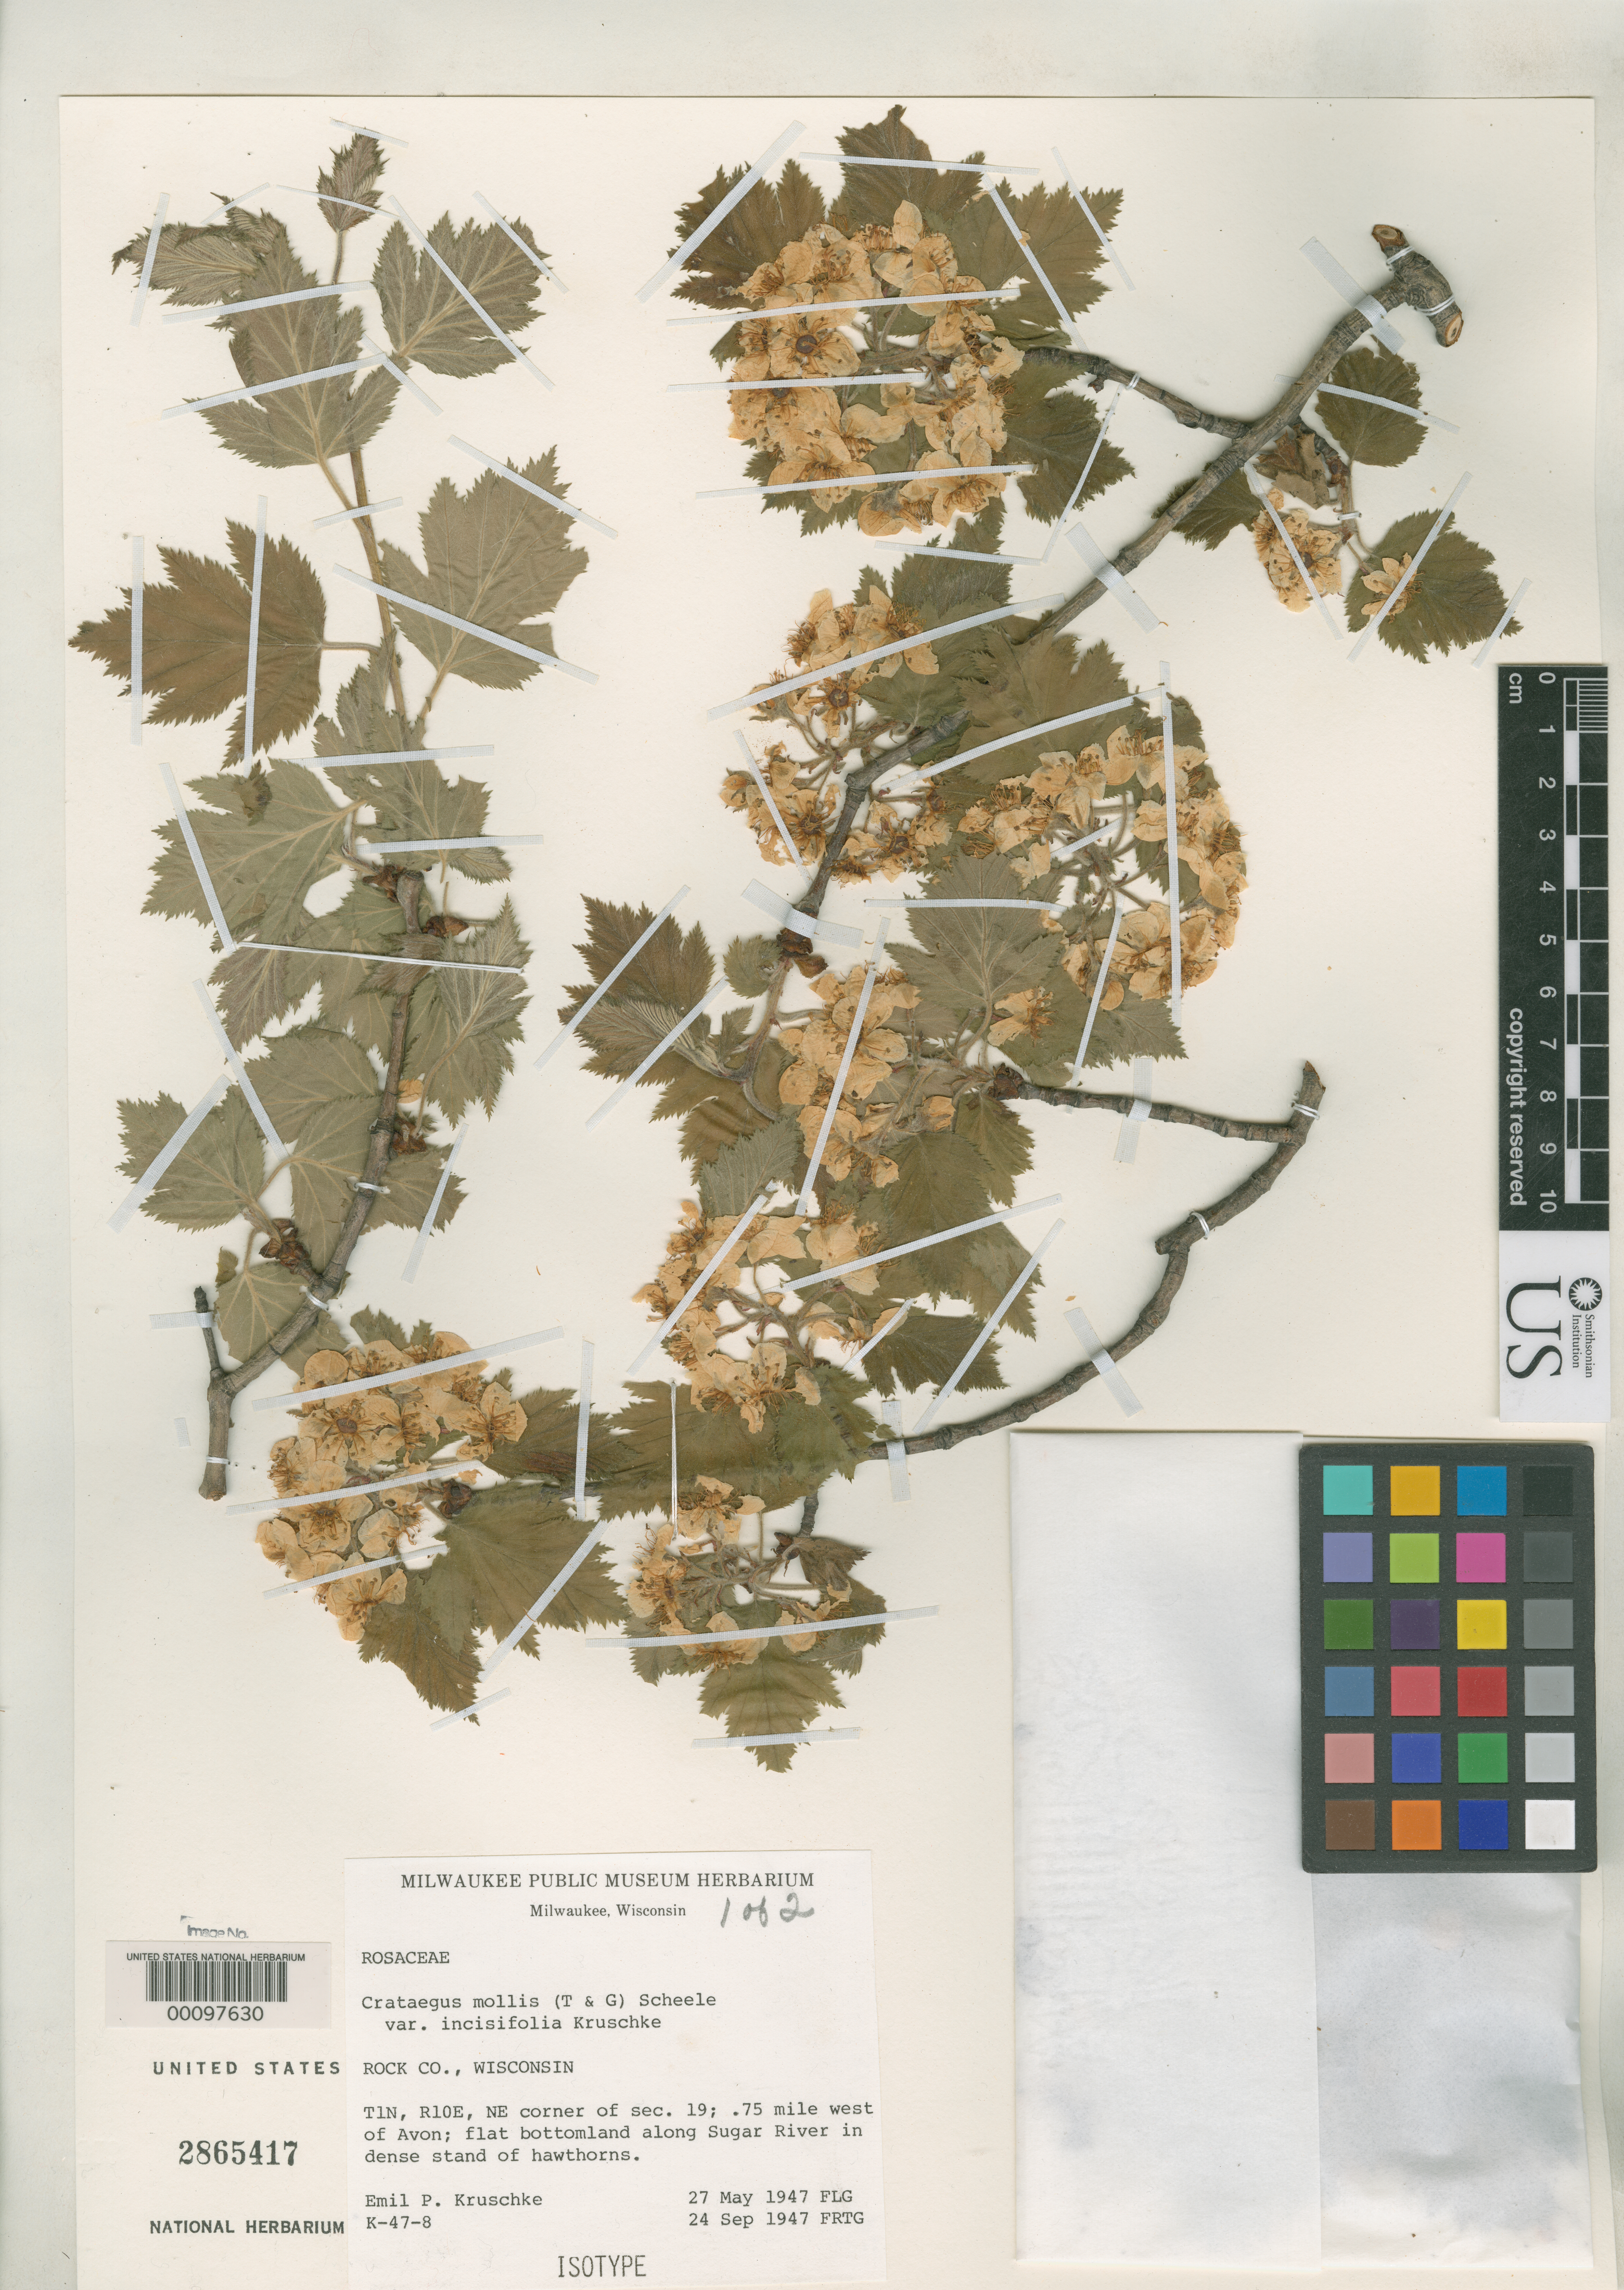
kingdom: Plantae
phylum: Tracheophyta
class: Magnoliopsida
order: Rosales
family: Rosaceae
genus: Crataegus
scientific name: Crataegus mollis var. incisifolia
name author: Kruschke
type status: Isotype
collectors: E. Kruschke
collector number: K-47-8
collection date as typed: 27 May 1947 and 24 Sep 1947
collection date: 1947-05-27,1947-09-24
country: United States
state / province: Wisconsin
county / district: Rock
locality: West of Avon, along Sugar River.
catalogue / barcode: US 2865417